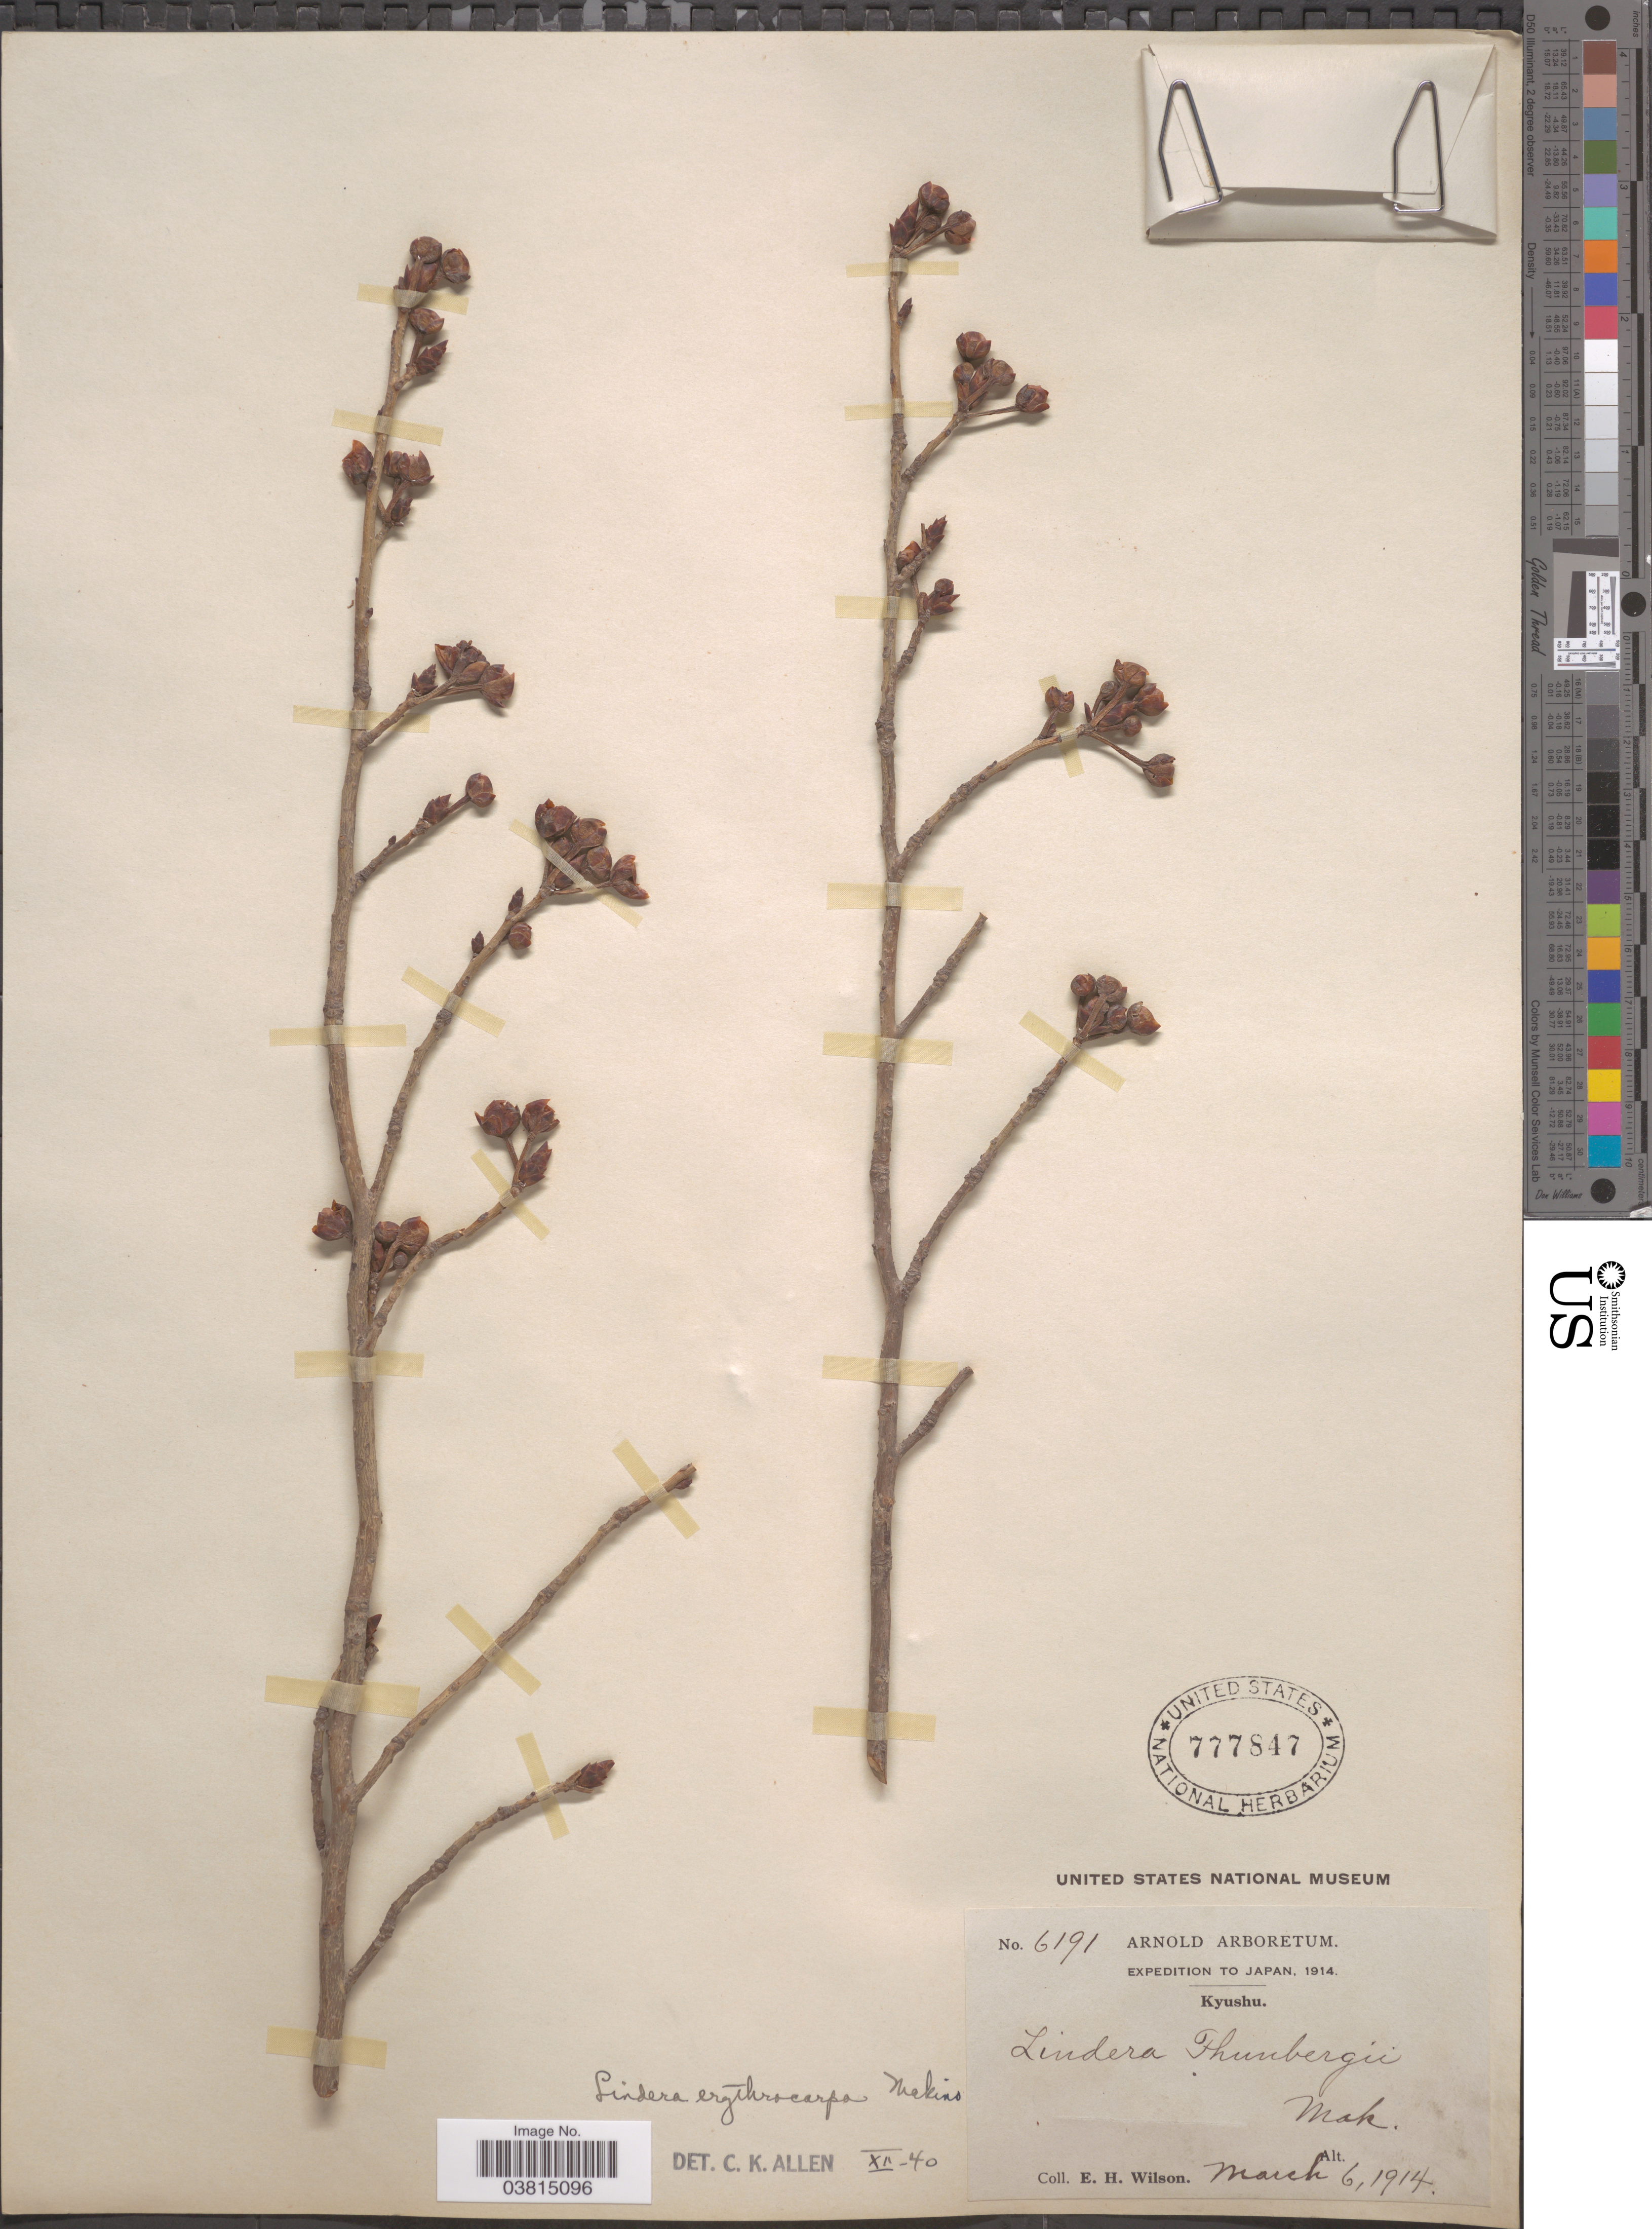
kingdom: Plantae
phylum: Tracheophyta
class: Magnoliopsida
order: Laurales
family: Lauraceae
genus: Lindera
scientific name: Lindera erythrocarpa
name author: Makino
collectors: E. Wilson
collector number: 6191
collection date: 1914-03-06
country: Japan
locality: Kyushu. Mak.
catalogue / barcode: US 777847